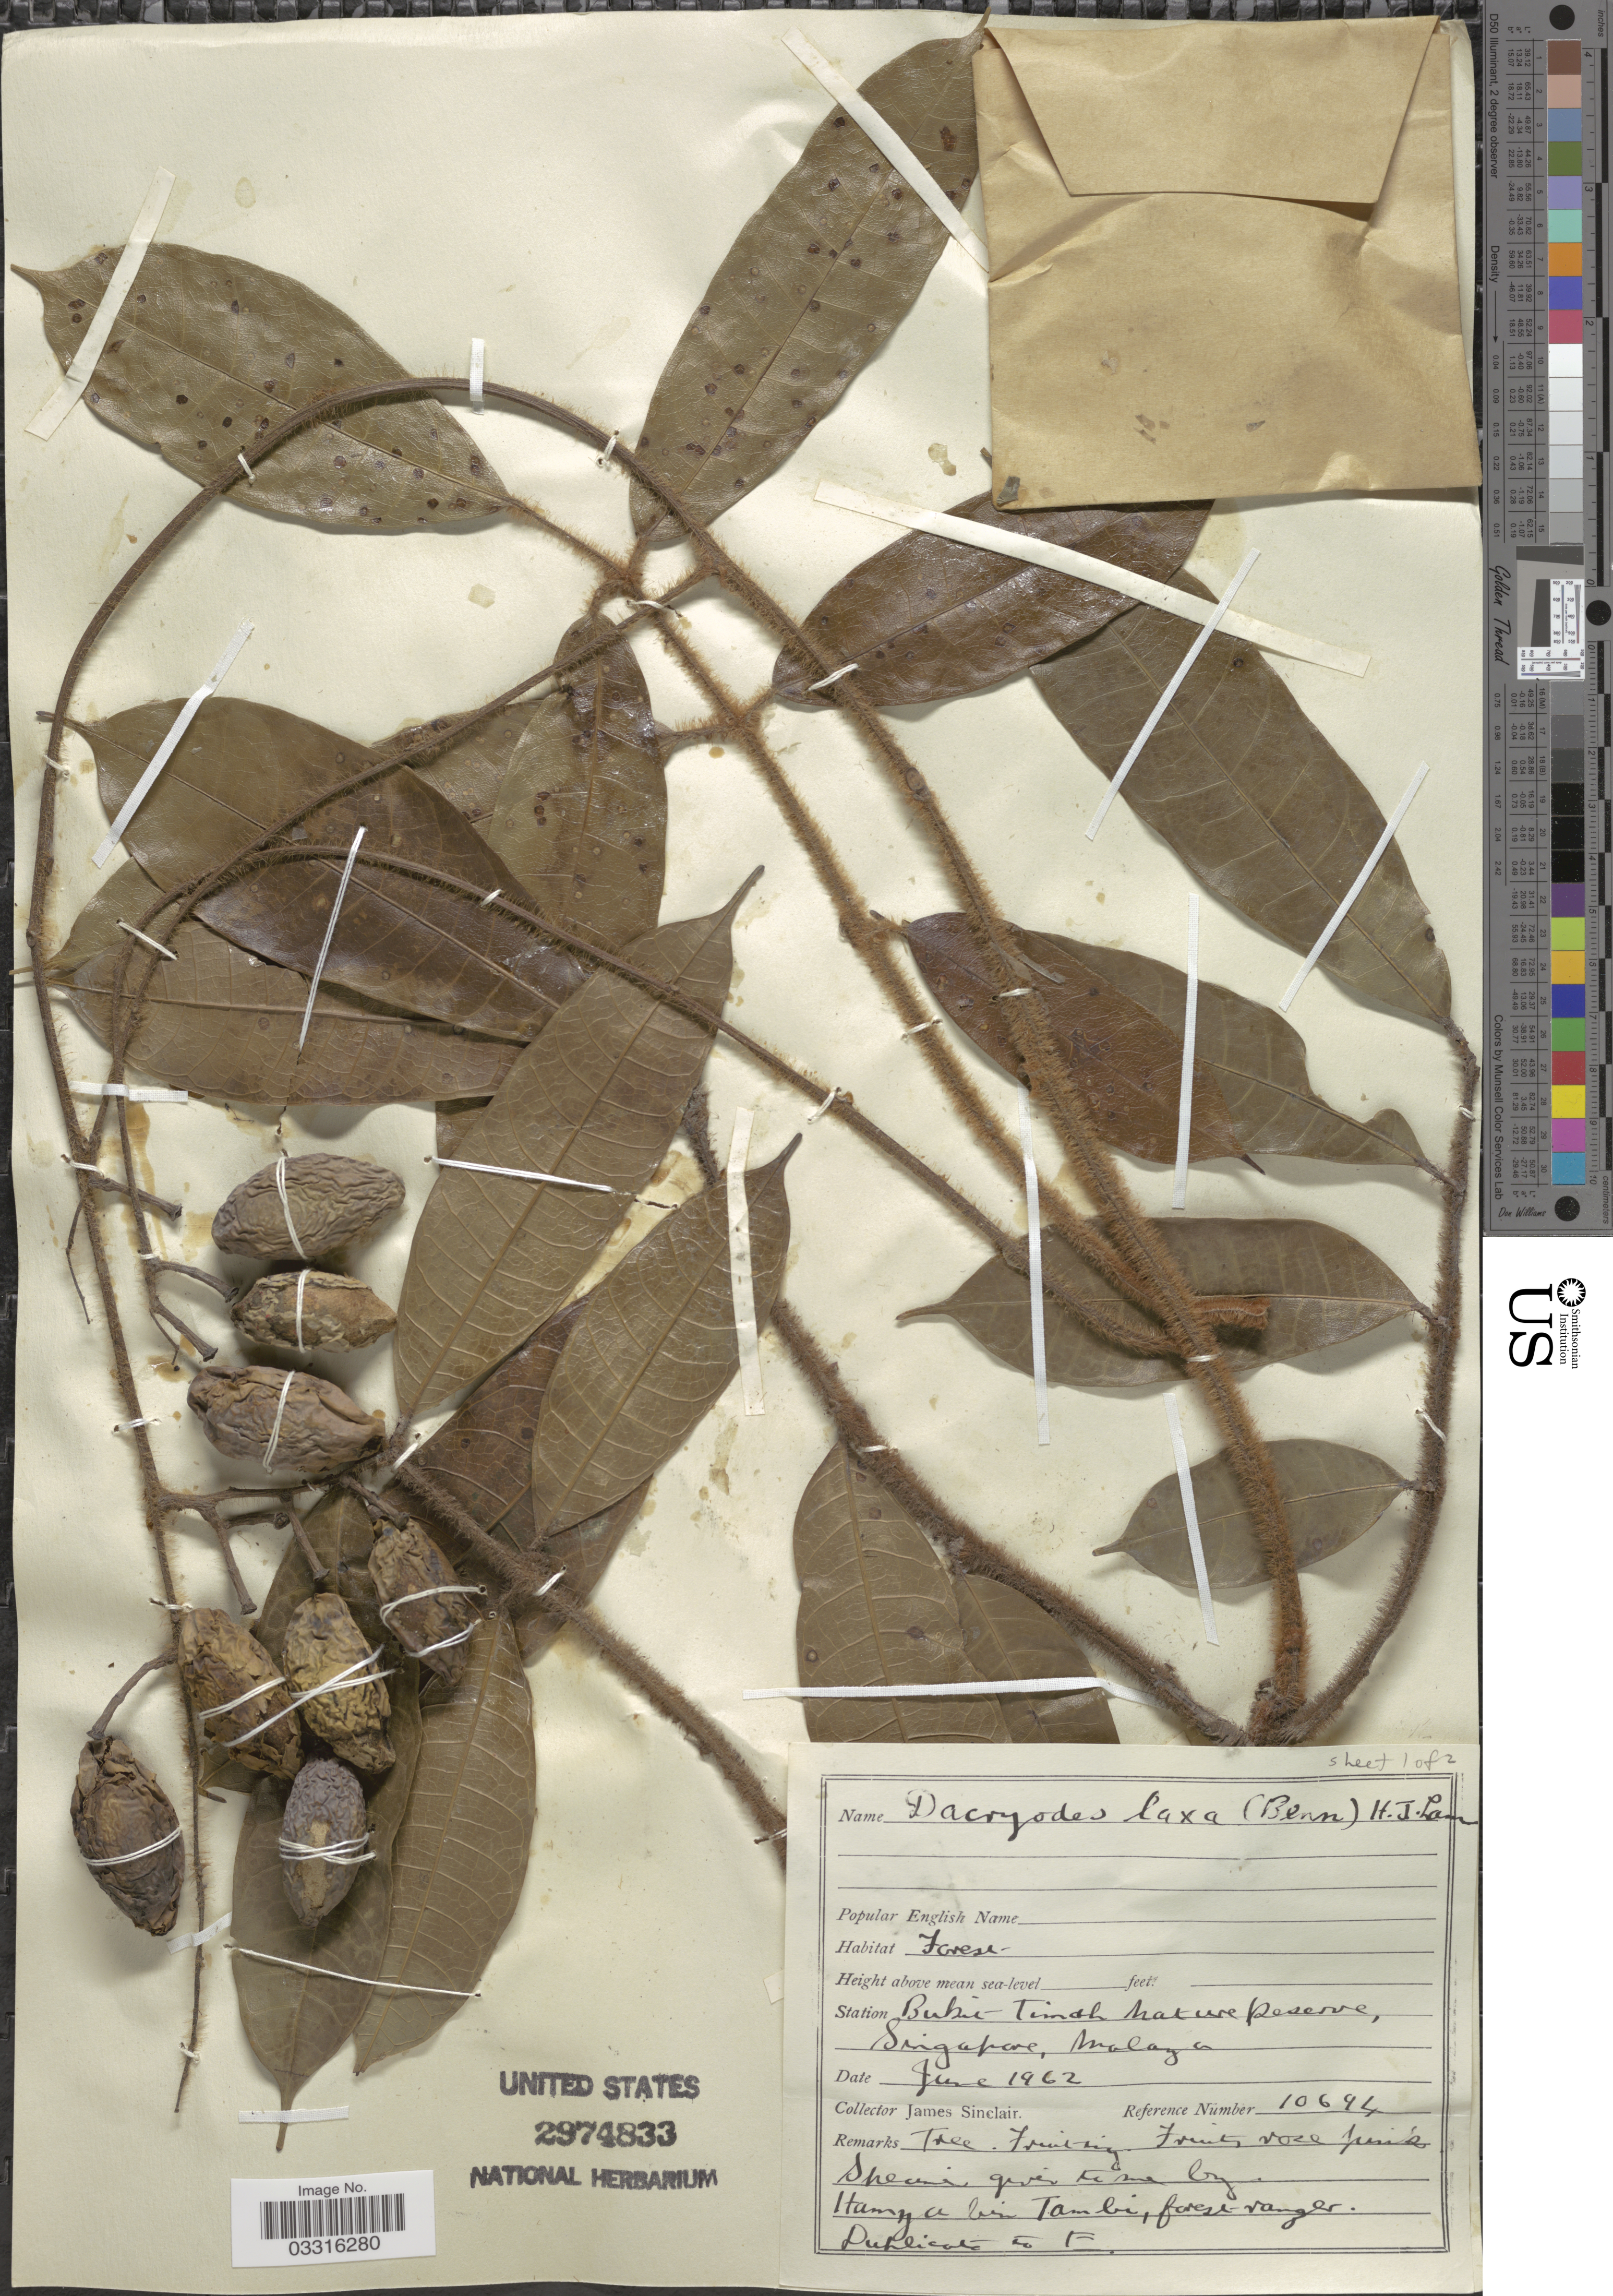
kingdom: Plantae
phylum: Tracheophyta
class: Magnoliopsida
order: Sapindales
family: Burseraceae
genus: Dacryodes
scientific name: Dacryodes laxa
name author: (A.W. Benn.) H.J. Lam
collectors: J. Sinclair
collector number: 10694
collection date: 1962-06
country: Singapore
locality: Station Buki-Timah Nature Reserve, Malaya.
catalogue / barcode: US 2974833